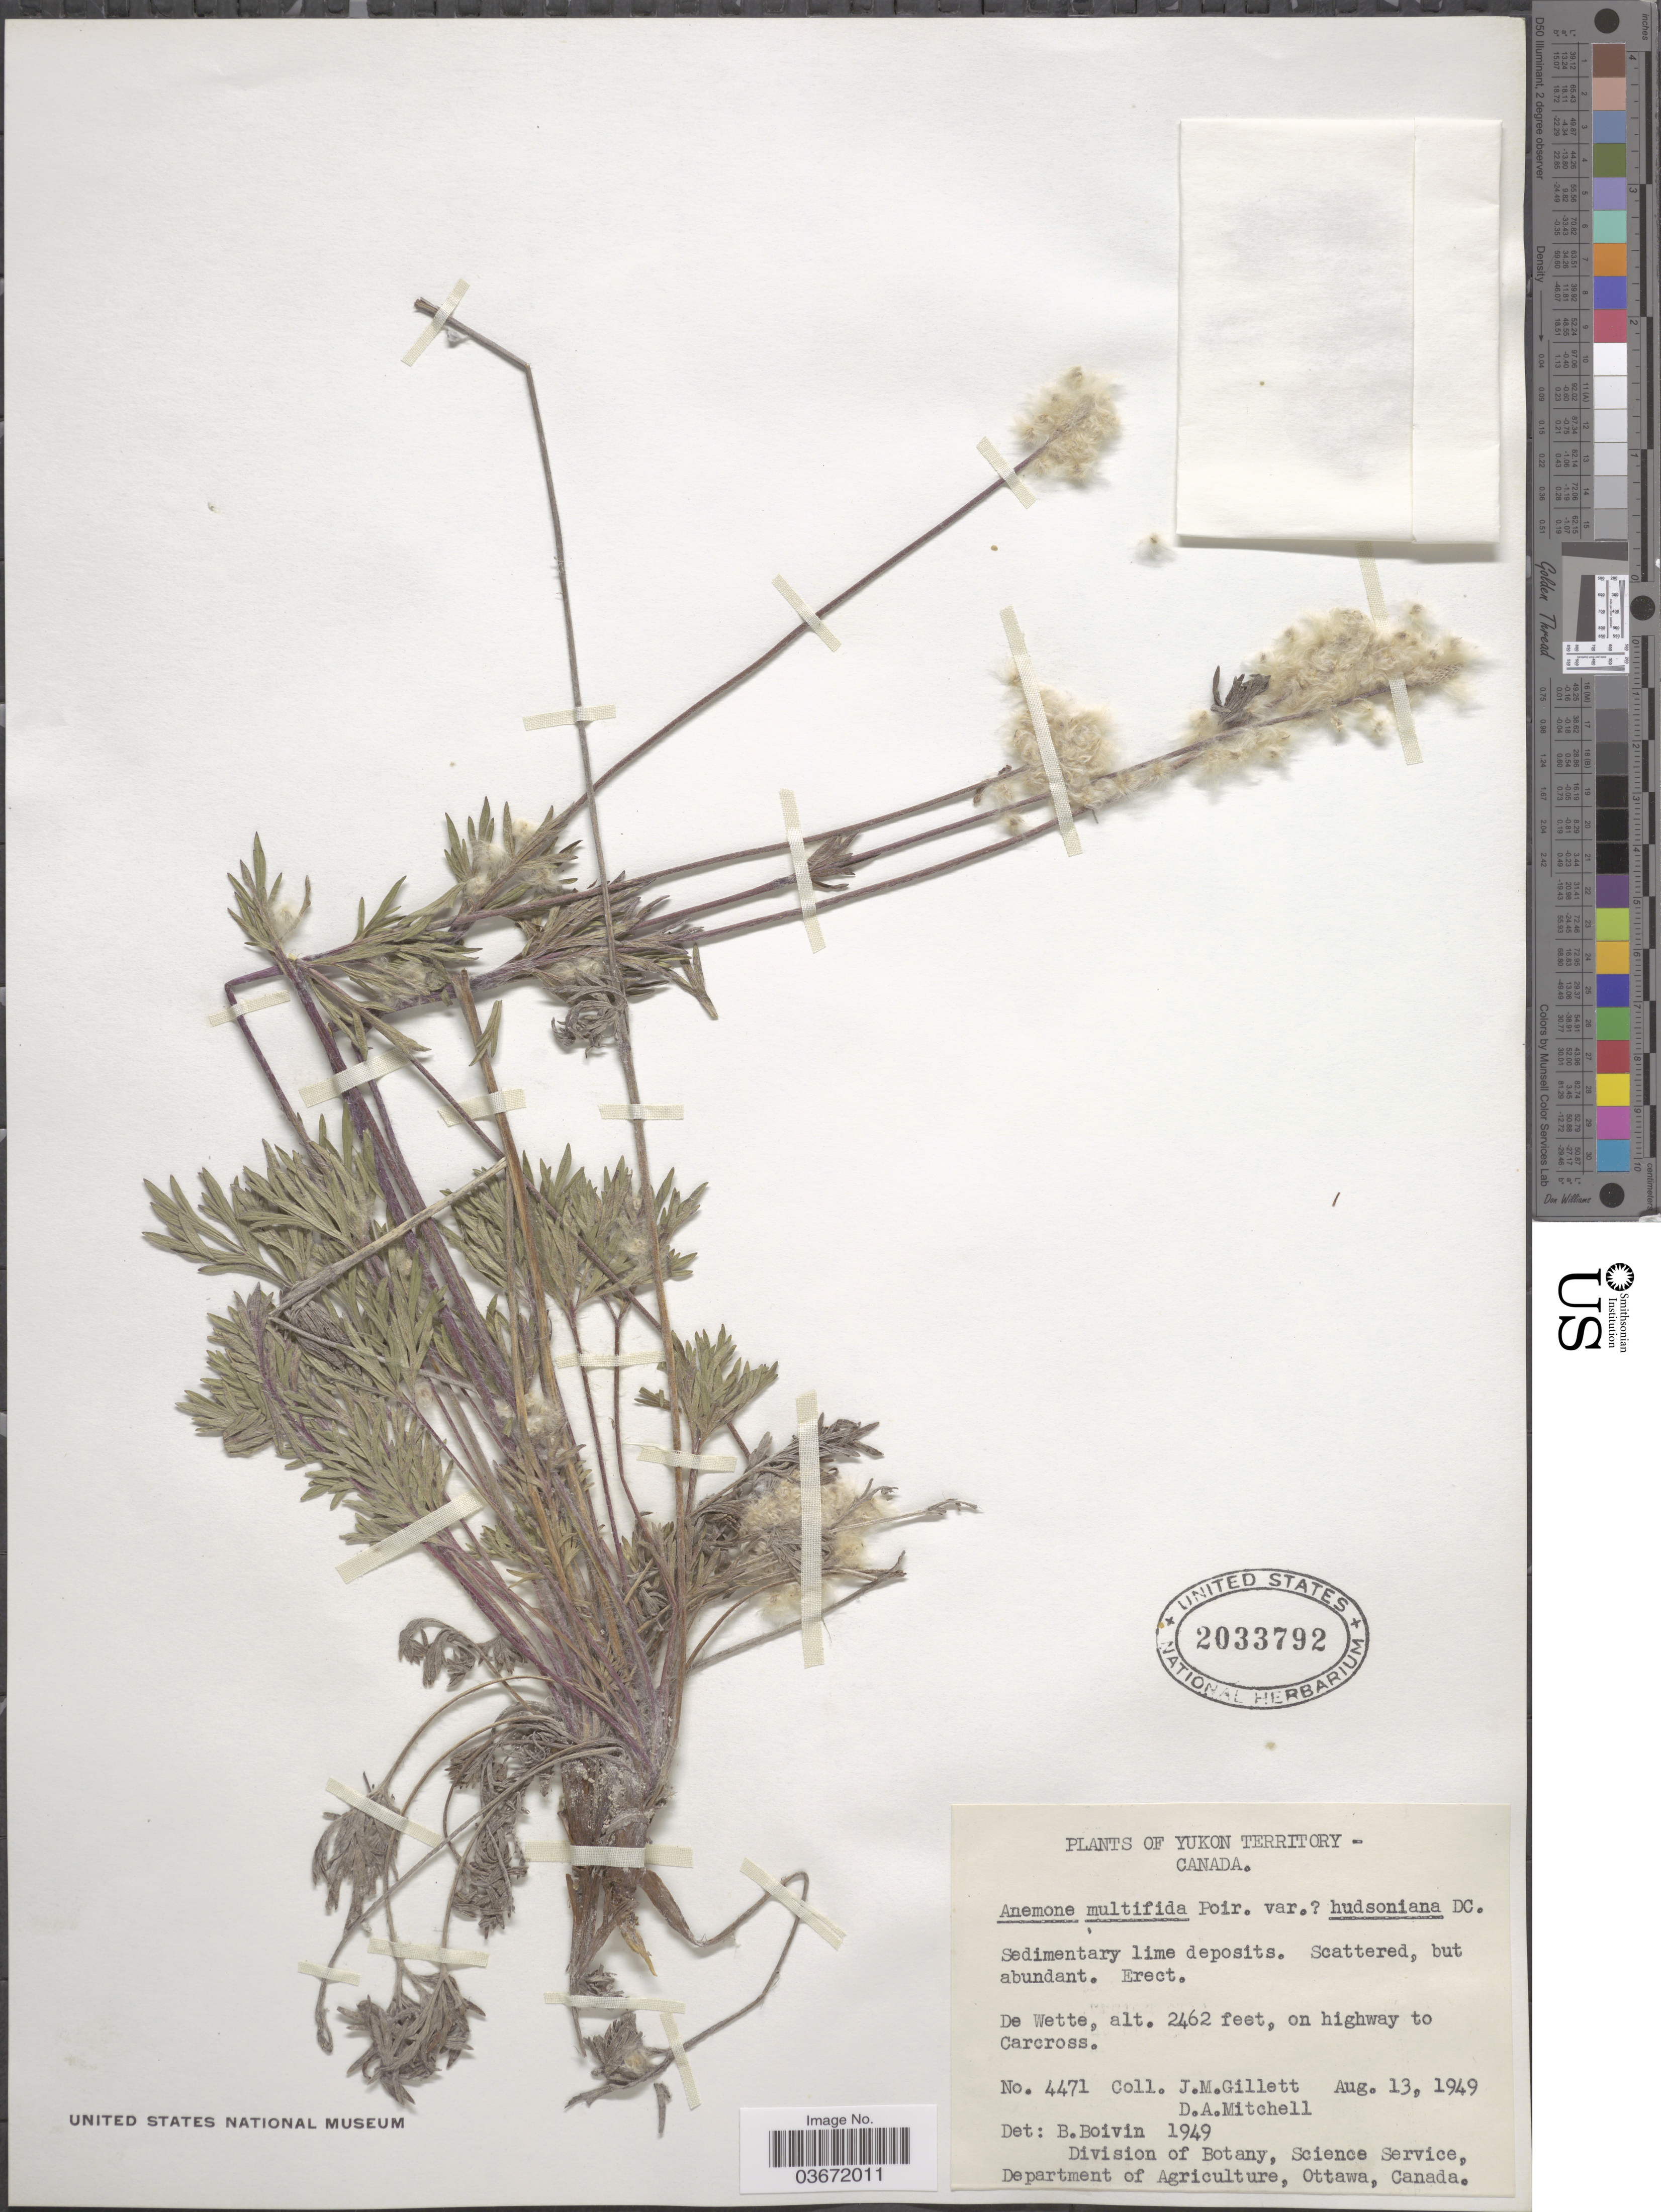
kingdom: Plantae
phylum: Tracheophyta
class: Magnoliopsida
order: Ranunculales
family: Ranunculaceae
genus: Anemone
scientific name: Anemone multifida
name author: Poir.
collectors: J. M. Gillett & D. Mitchell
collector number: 4471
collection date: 1949-08-13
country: Canada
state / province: Yukon Territory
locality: De Wette, on highway to Carcross.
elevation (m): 750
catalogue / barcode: US 2033792